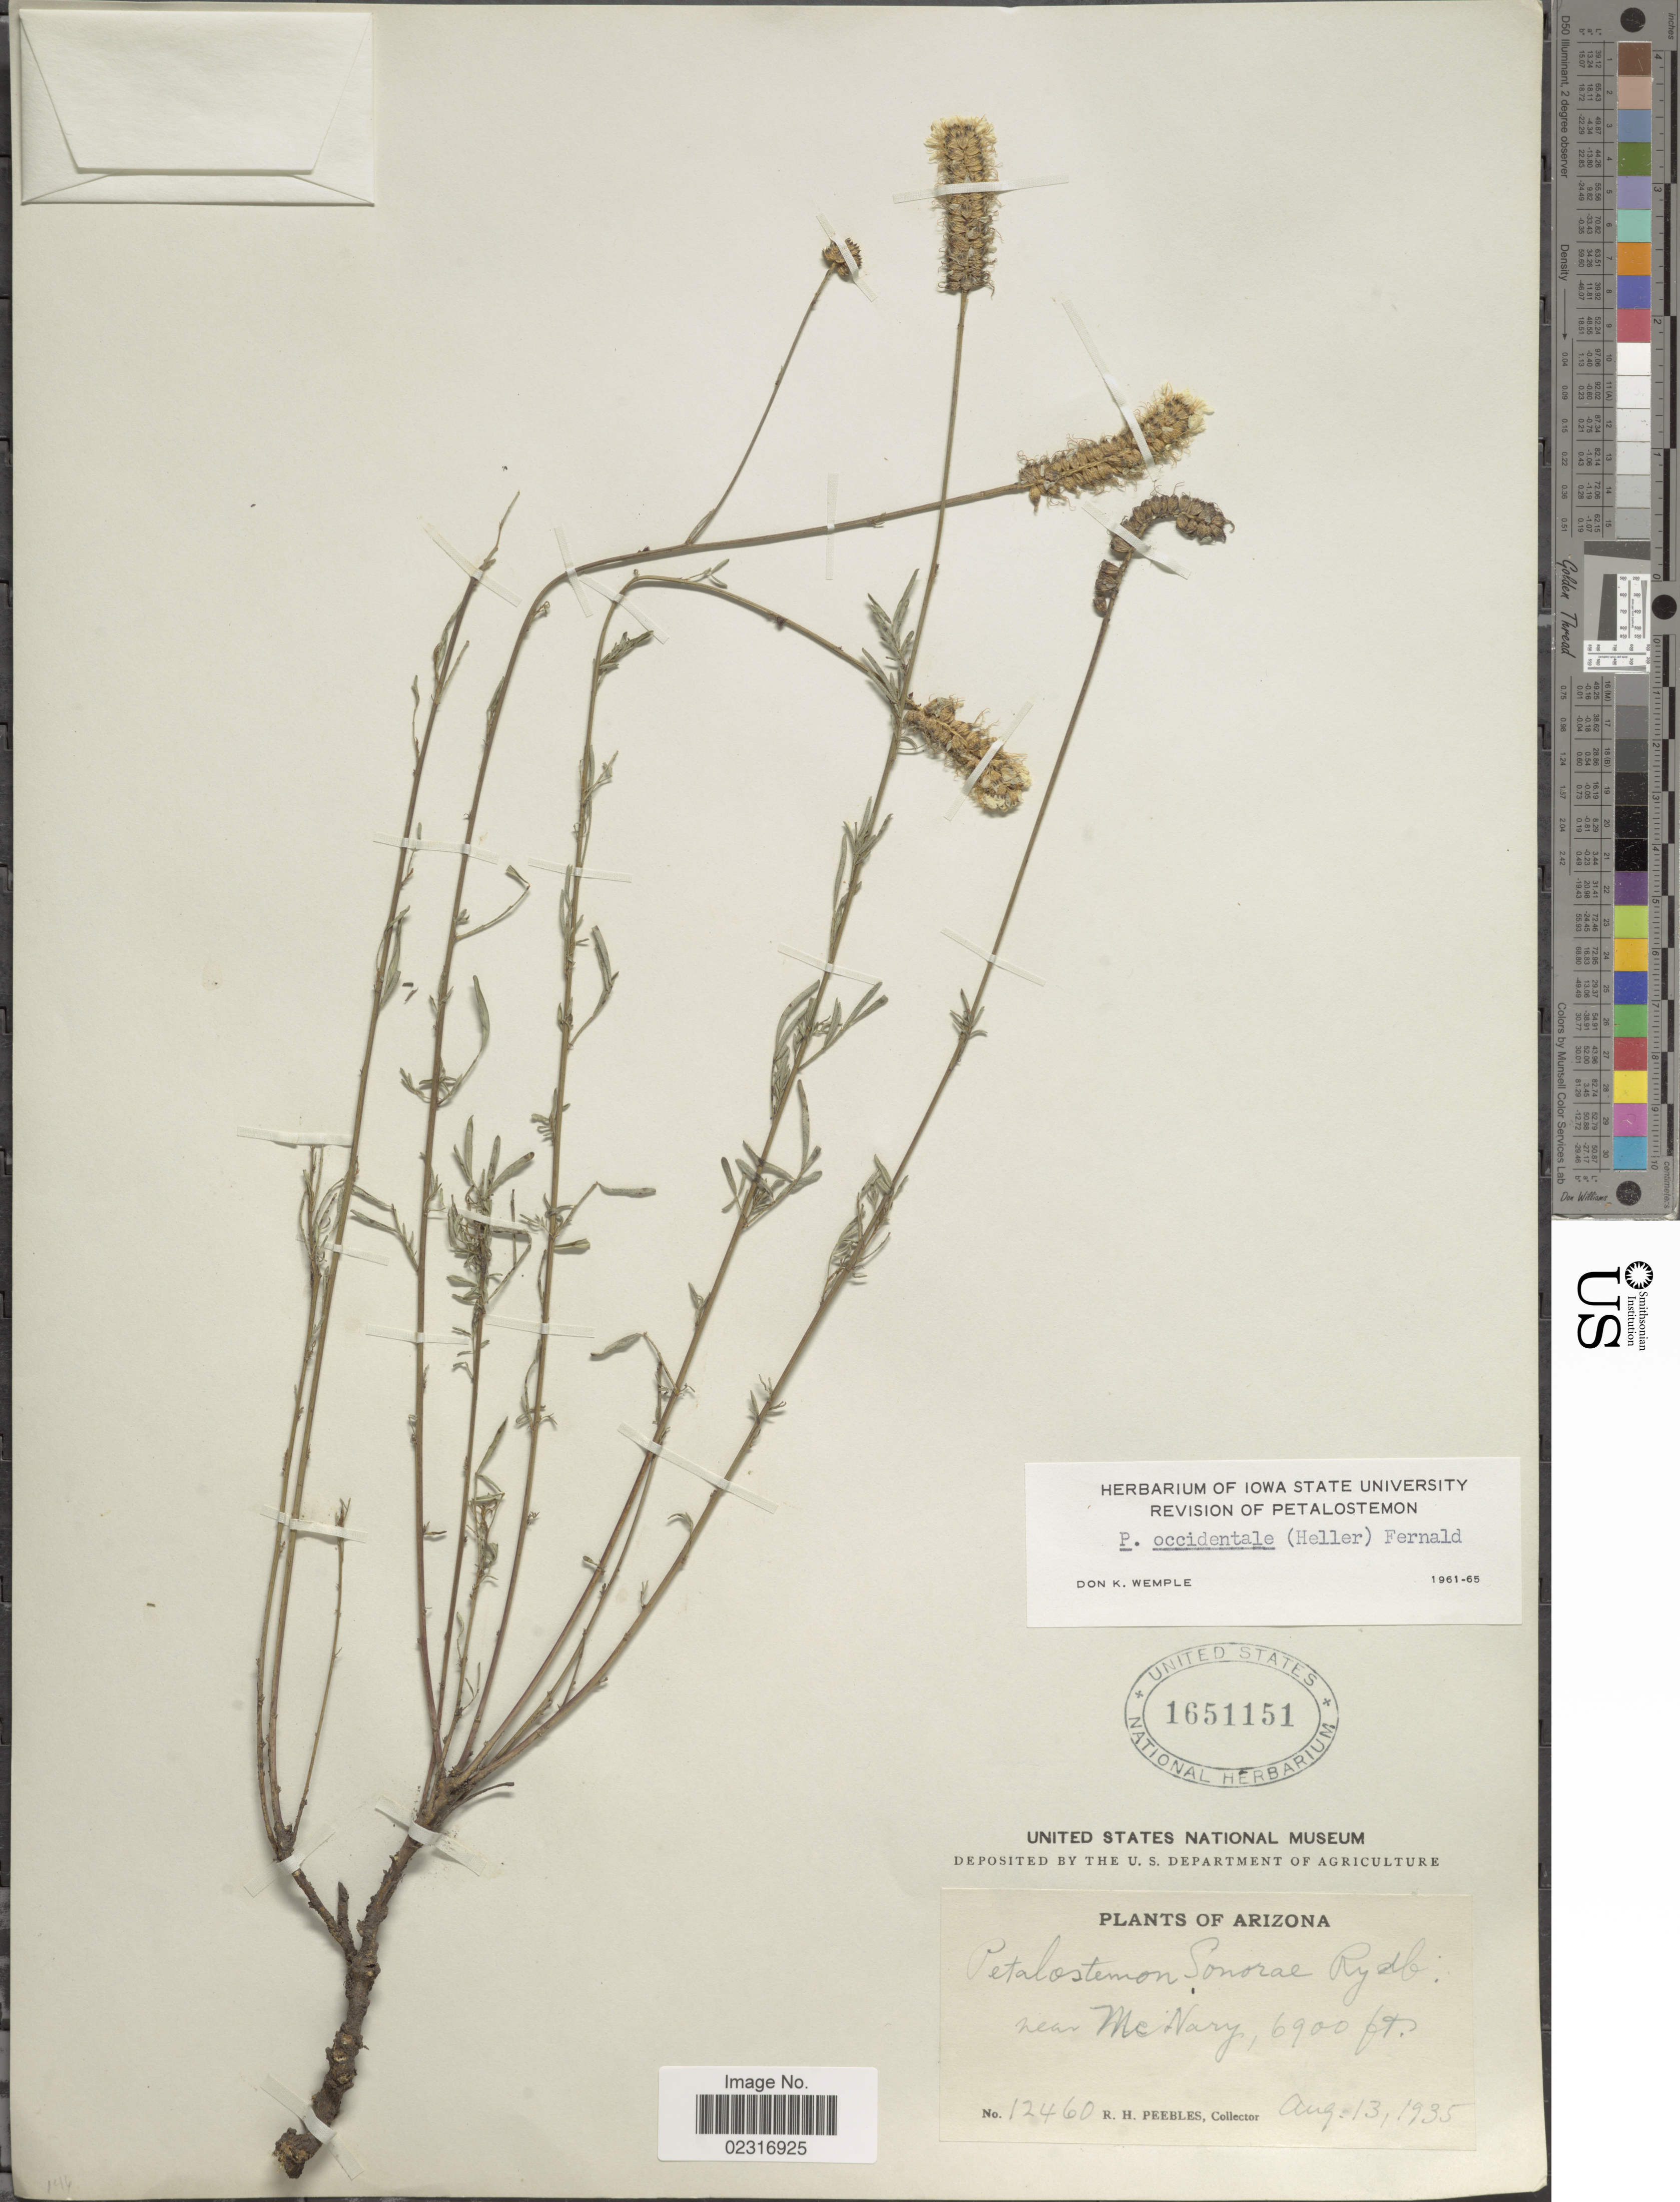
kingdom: Plantae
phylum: Tracheophyta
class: Magnoliopsida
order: Fabales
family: Fabaceae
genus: Dalea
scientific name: Dalea candida var. oligophylla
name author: (Torr) Shinners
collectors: R. H. Peebles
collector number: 12460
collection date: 1935-08-13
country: United States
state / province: Arizona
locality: Near Mc Nary.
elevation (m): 2103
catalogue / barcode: US 1651151